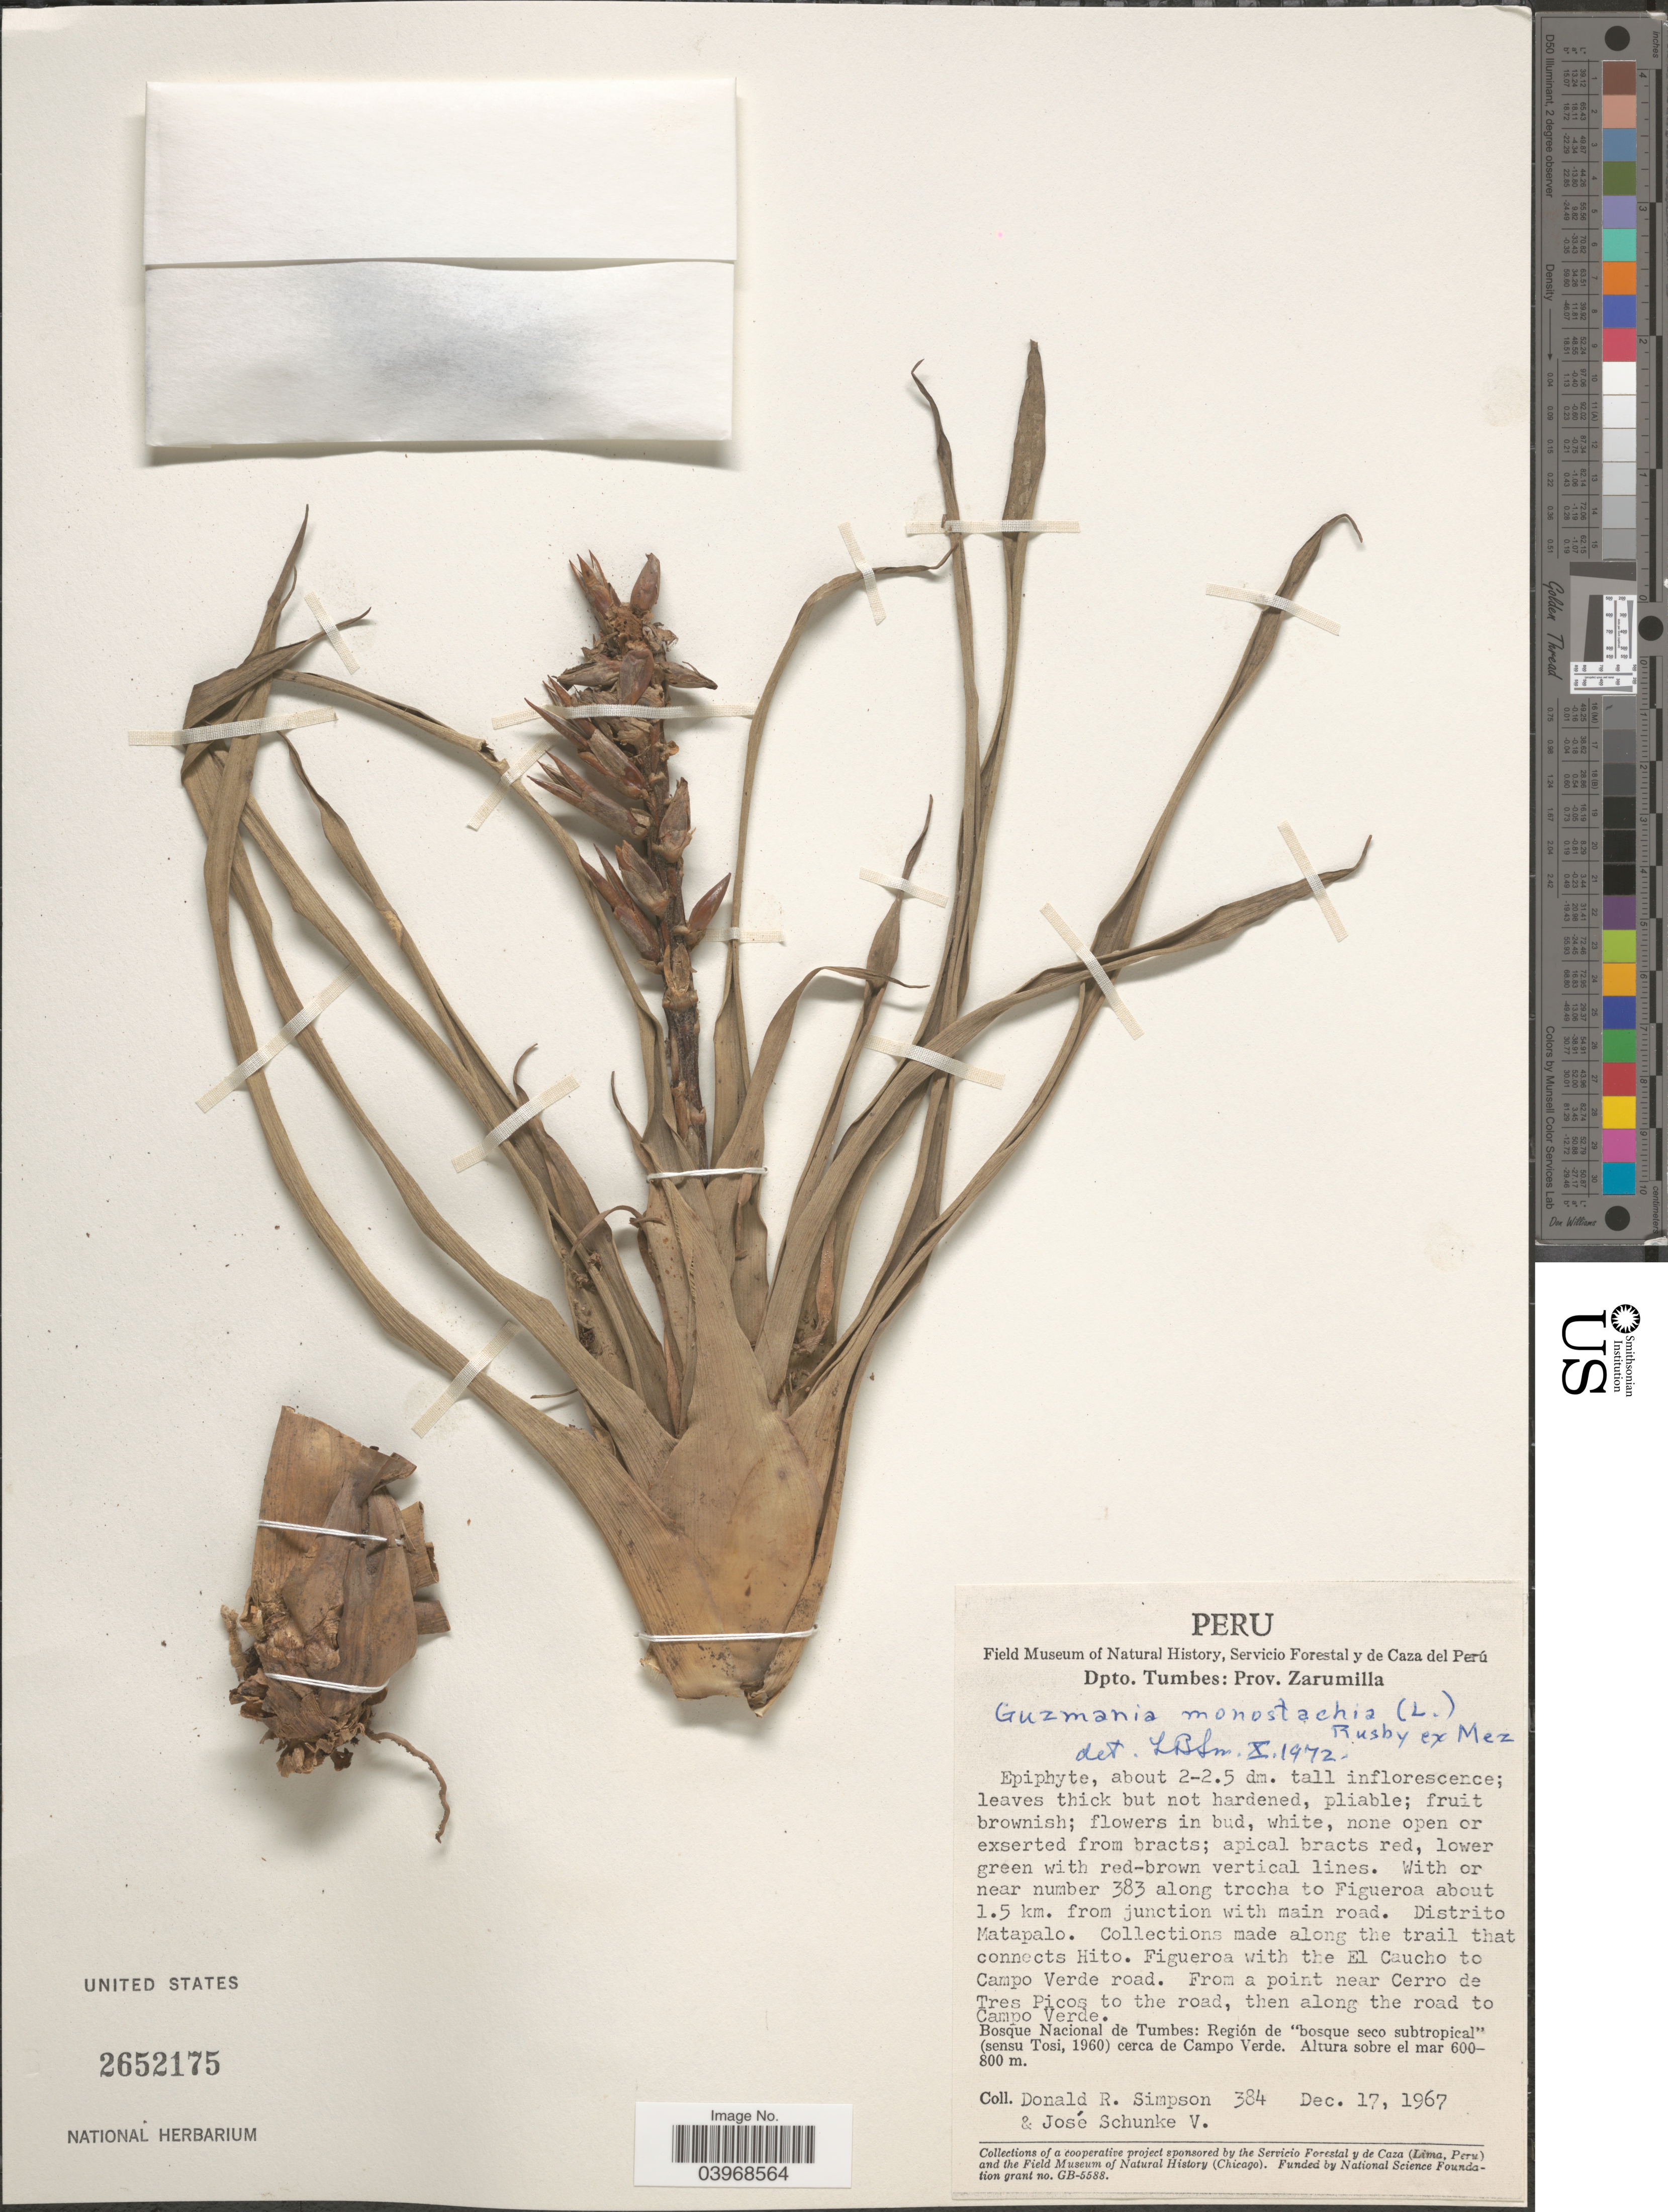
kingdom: Plantae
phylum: Tracheophyta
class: Liliopsida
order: Poales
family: Bromeliaceae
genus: Guzmania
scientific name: Guzmania monostachia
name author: (L.) Rusby ex Mez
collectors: D. R. Simpson & J. Schunke Vigo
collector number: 384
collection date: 1967-12-17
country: Peru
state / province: Tumbes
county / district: Zarumilla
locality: Dpto. Tumbes: Prov. Zarumilla. With or near number 383 along trocha to Figueroa about 1.5 km. from junction with main road. Distrito Matapalo. Collectiona made along the trail that connects Hito. Figueroa with the El Caucho to Campo Verde road. From a point near Cerro de Tres Picos to the road, then along the road to Campo Verde. Bosque Nacional de Tumbes: Región de "bosque seco subtropical" (sensu Tosi, 1960) cerca de Campo Verde.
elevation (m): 600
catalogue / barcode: US 2652175